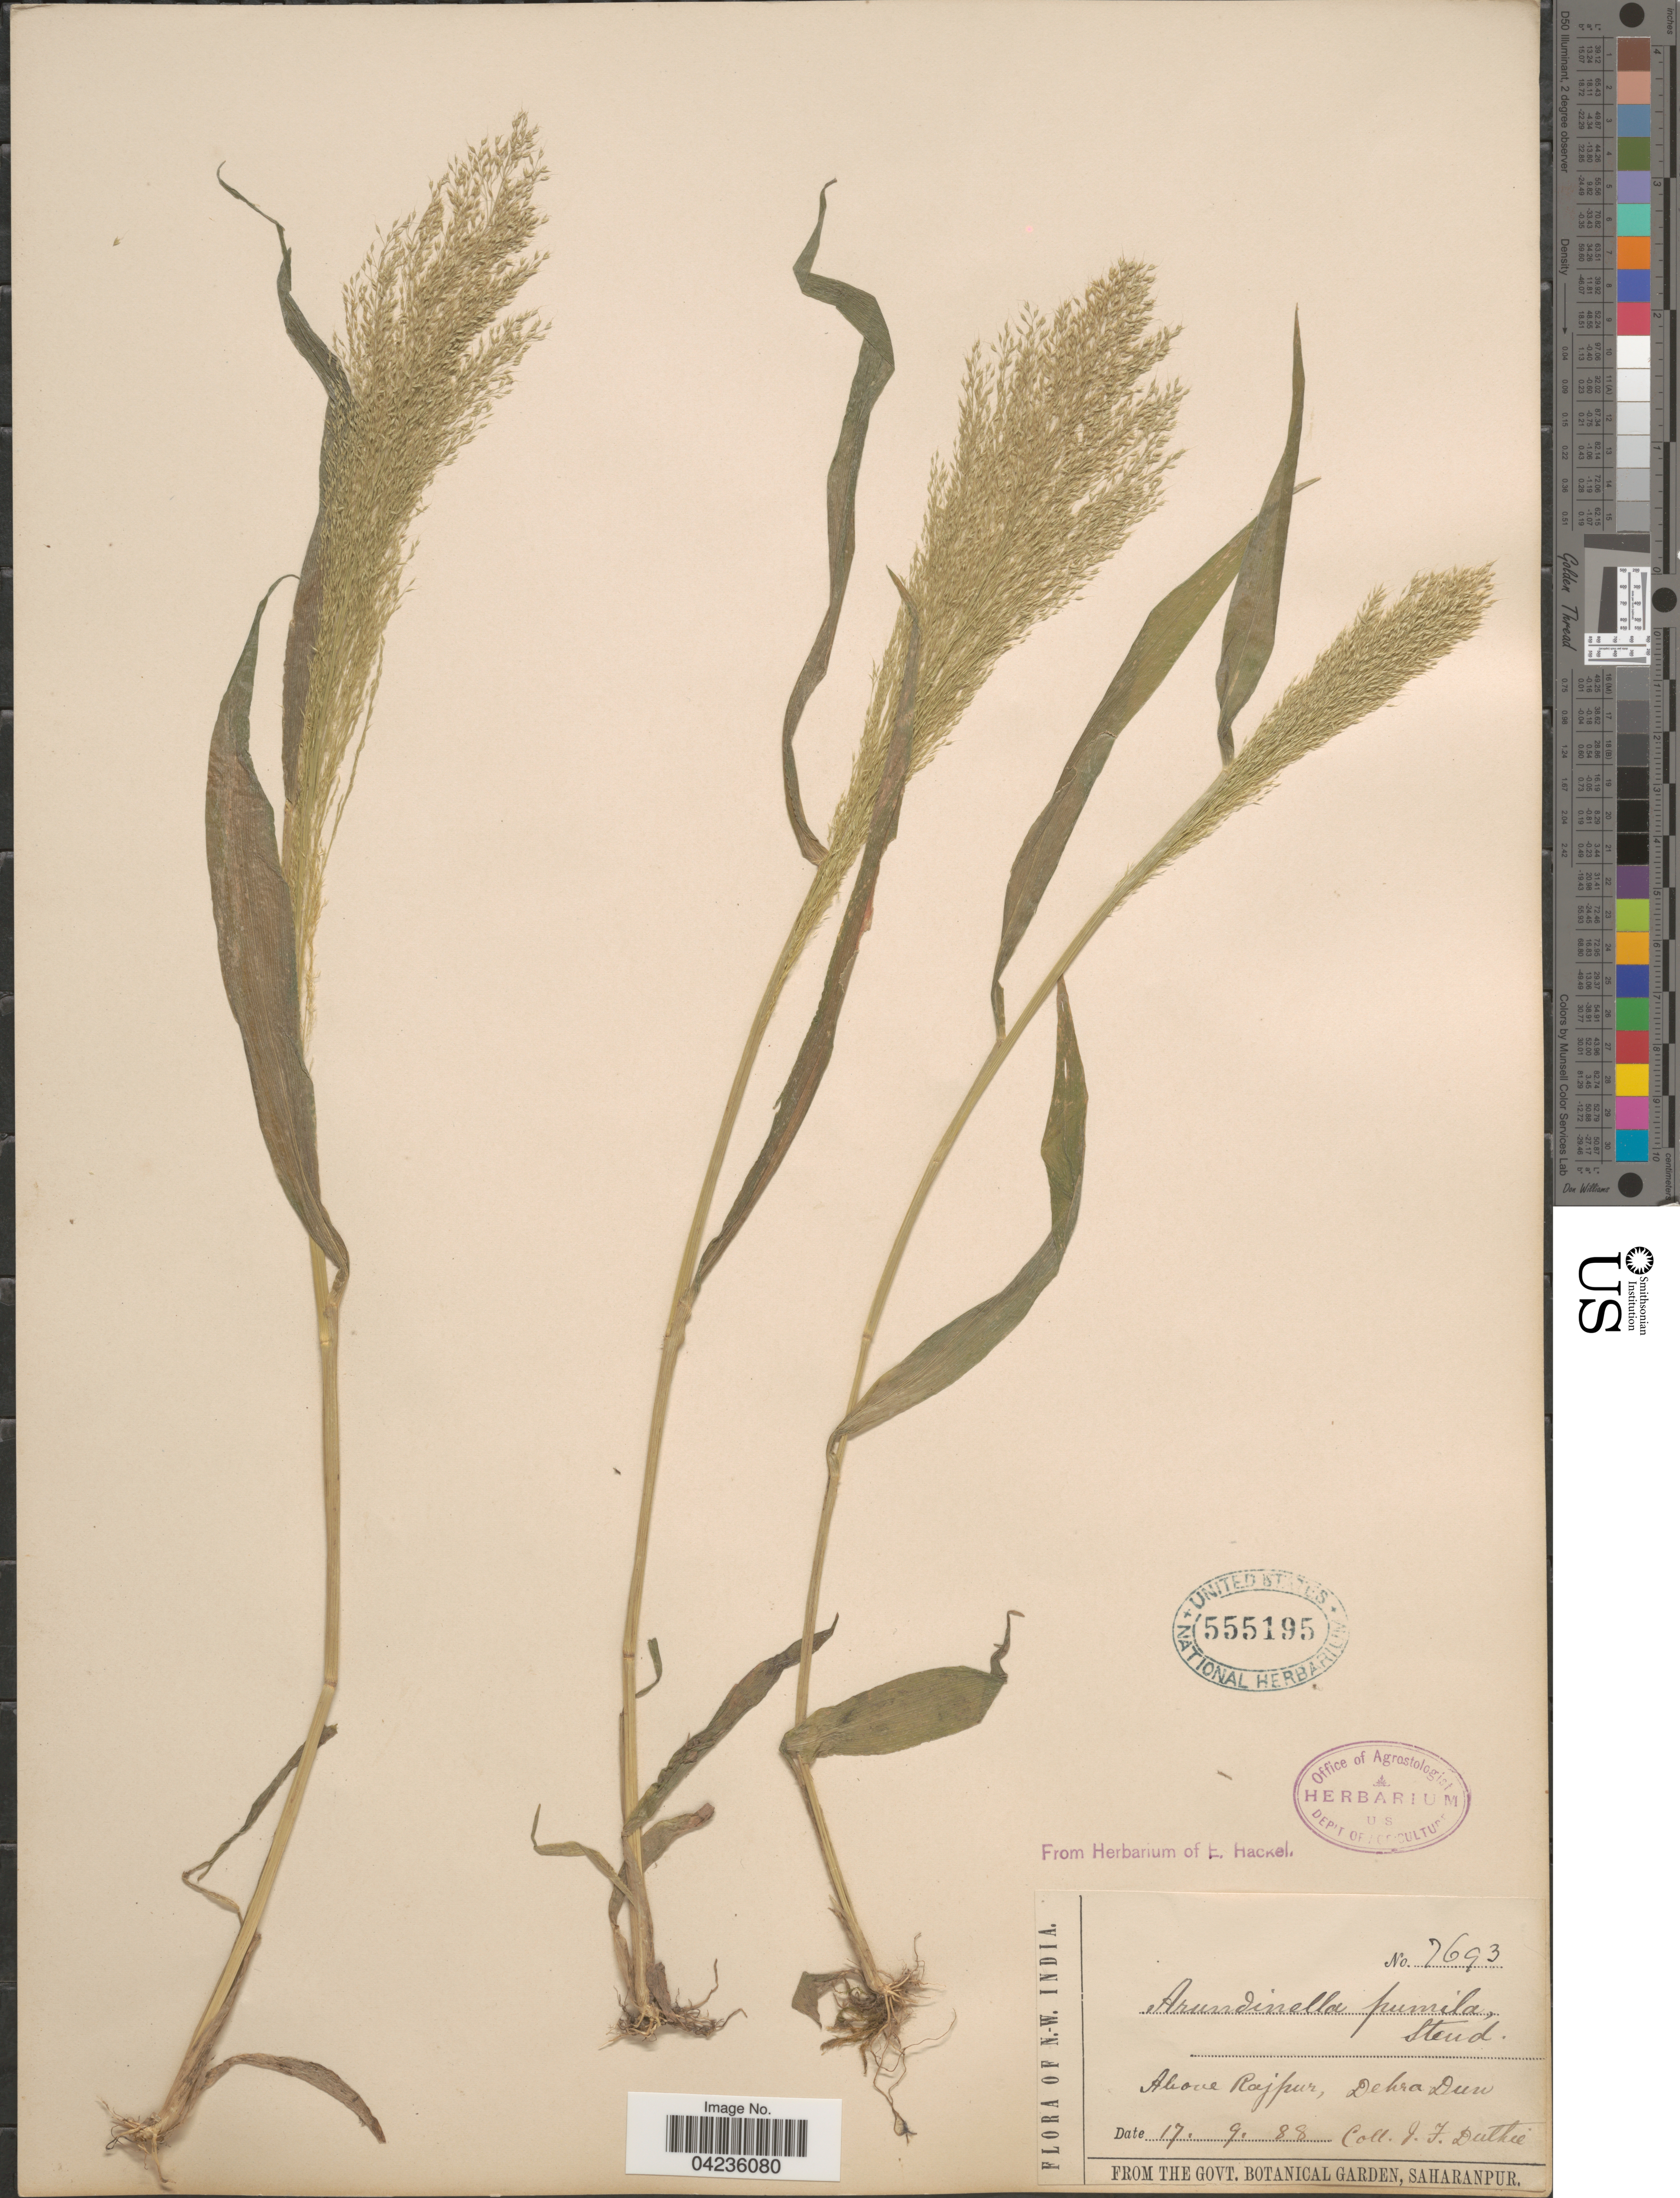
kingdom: Plantae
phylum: Tracheophyta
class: Liliopsida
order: Poales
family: Poaceae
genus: Arundinella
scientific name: Arundinella pumila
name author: (Hochst. ex A. Rich.) Steud.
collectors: J. F. Duthie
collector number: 7693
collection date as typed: Transcribed d/m/y: 17/9/88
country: India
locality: N.-W. India. Above Rajpur, Dehra Dun.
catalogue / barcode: US 555195